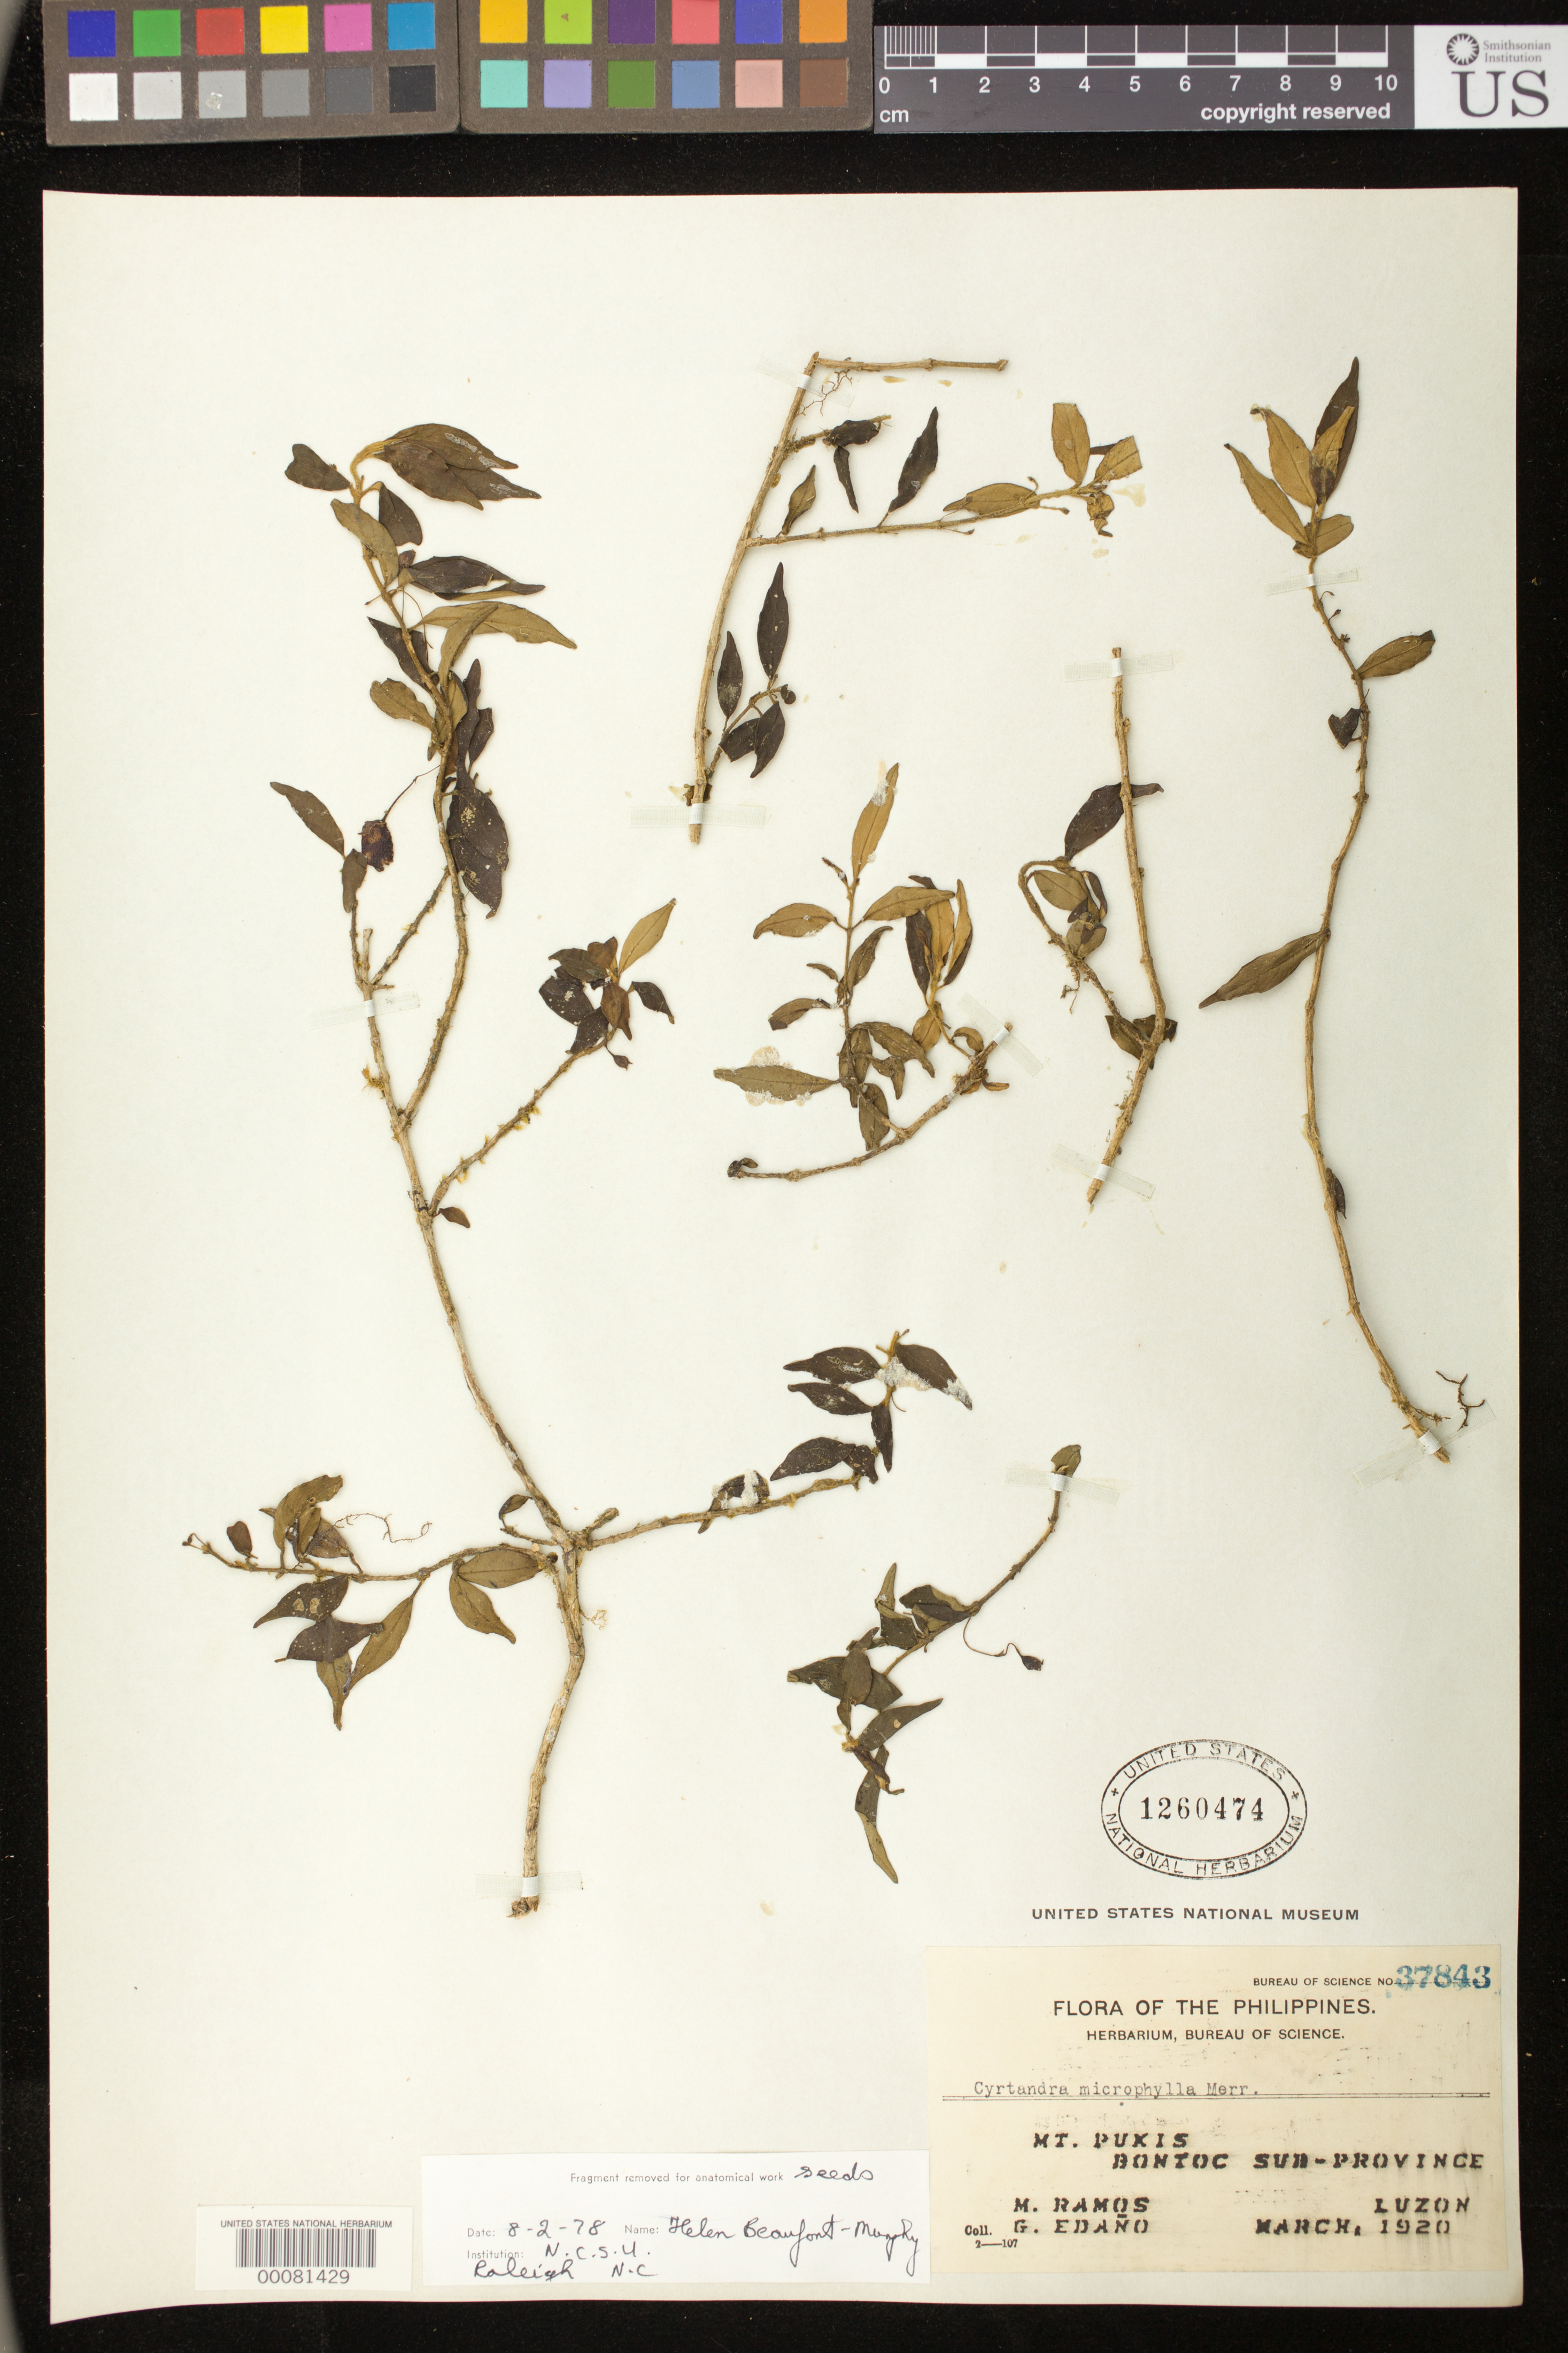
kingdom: Plantae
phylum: Tracheophyta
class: Magnoliopsida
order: Lamiales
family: Gesneriaceae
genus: Cyrtandra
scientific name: Cyrtandra microphylla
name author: Merr.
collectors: M. Ramos & G. Edaño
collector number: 37843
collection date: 1920-03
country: Philippines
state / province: Cordillera (Administrative Region)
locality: Mt. Pukis, Bontoc Sub-Province, Luzon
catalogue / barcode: US 1260474